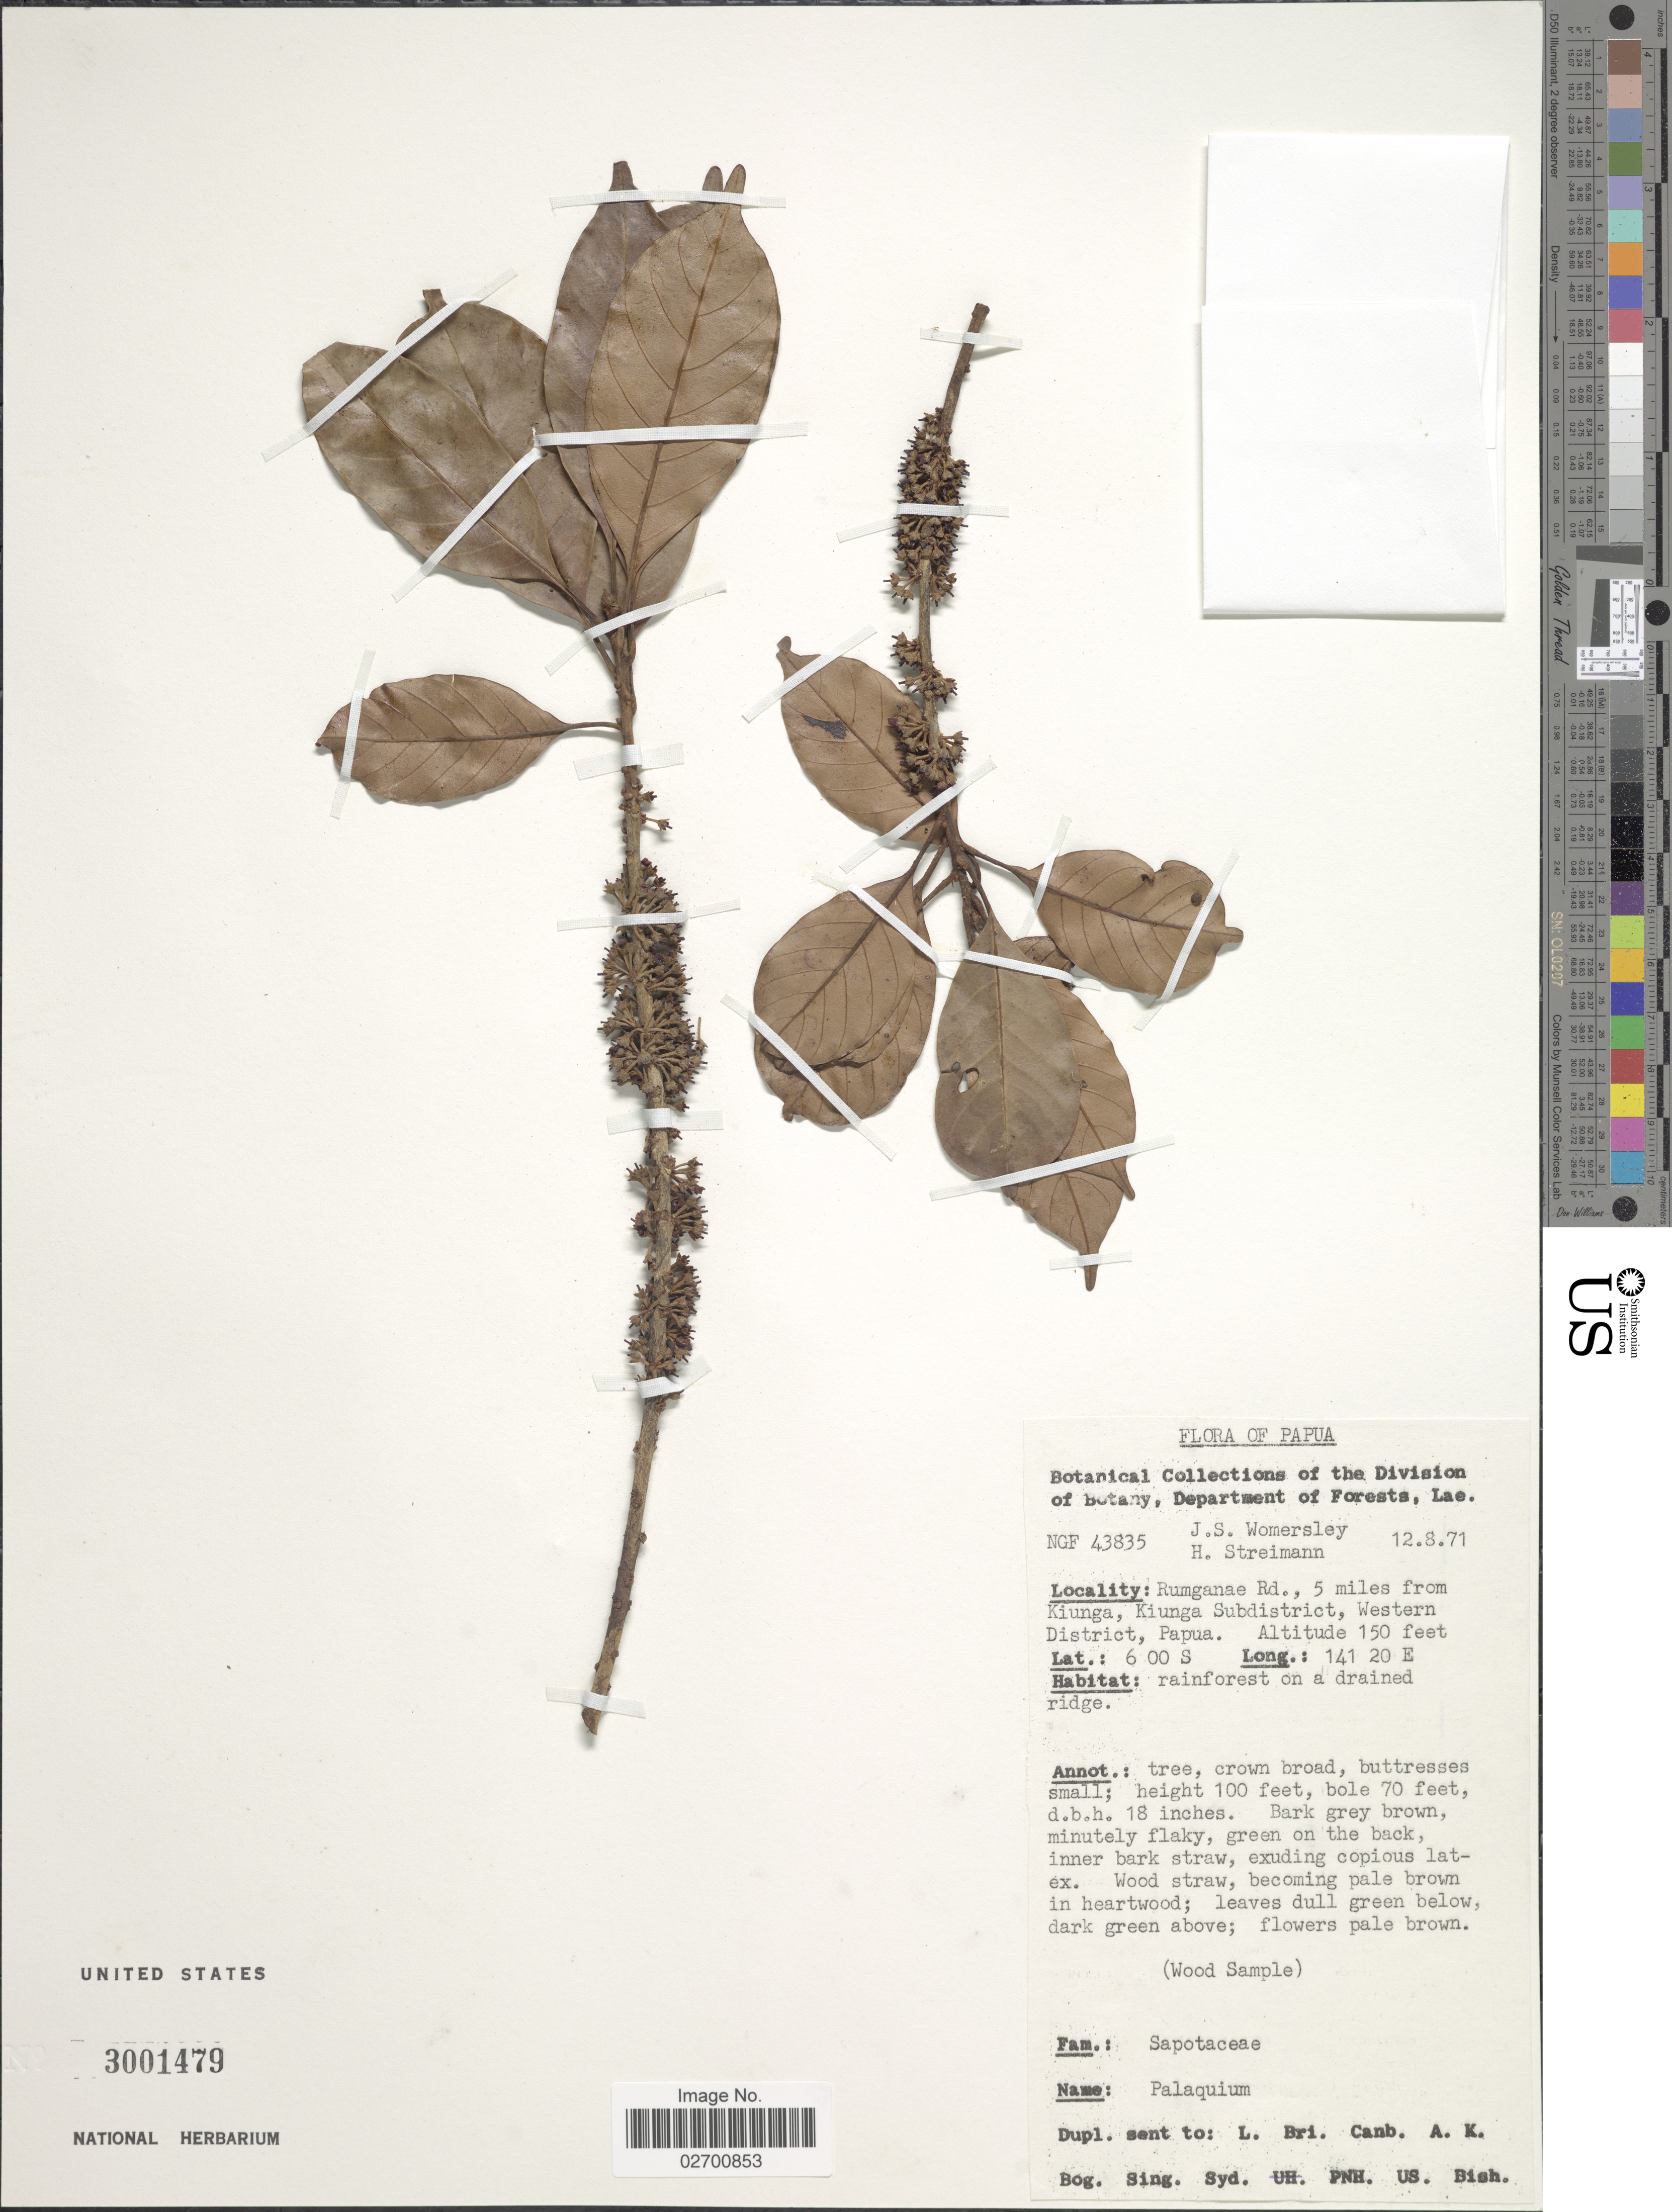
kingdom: Plantae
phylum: Tracheophyta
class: Magnoliopsida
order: Ericales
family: Sapotaceae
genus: Palaquium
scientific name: Palaquium sp.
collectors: J. S. Womersley & H. Streimann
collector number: NGF 43835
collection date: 1971-08-12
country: Papua New Guinea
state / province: Manus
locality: Papua. Rumganae Rd., 5 miles from Kiunga, Kiunga Subdistrict, Western District, Papua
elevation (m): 46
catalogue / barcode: US 3001479